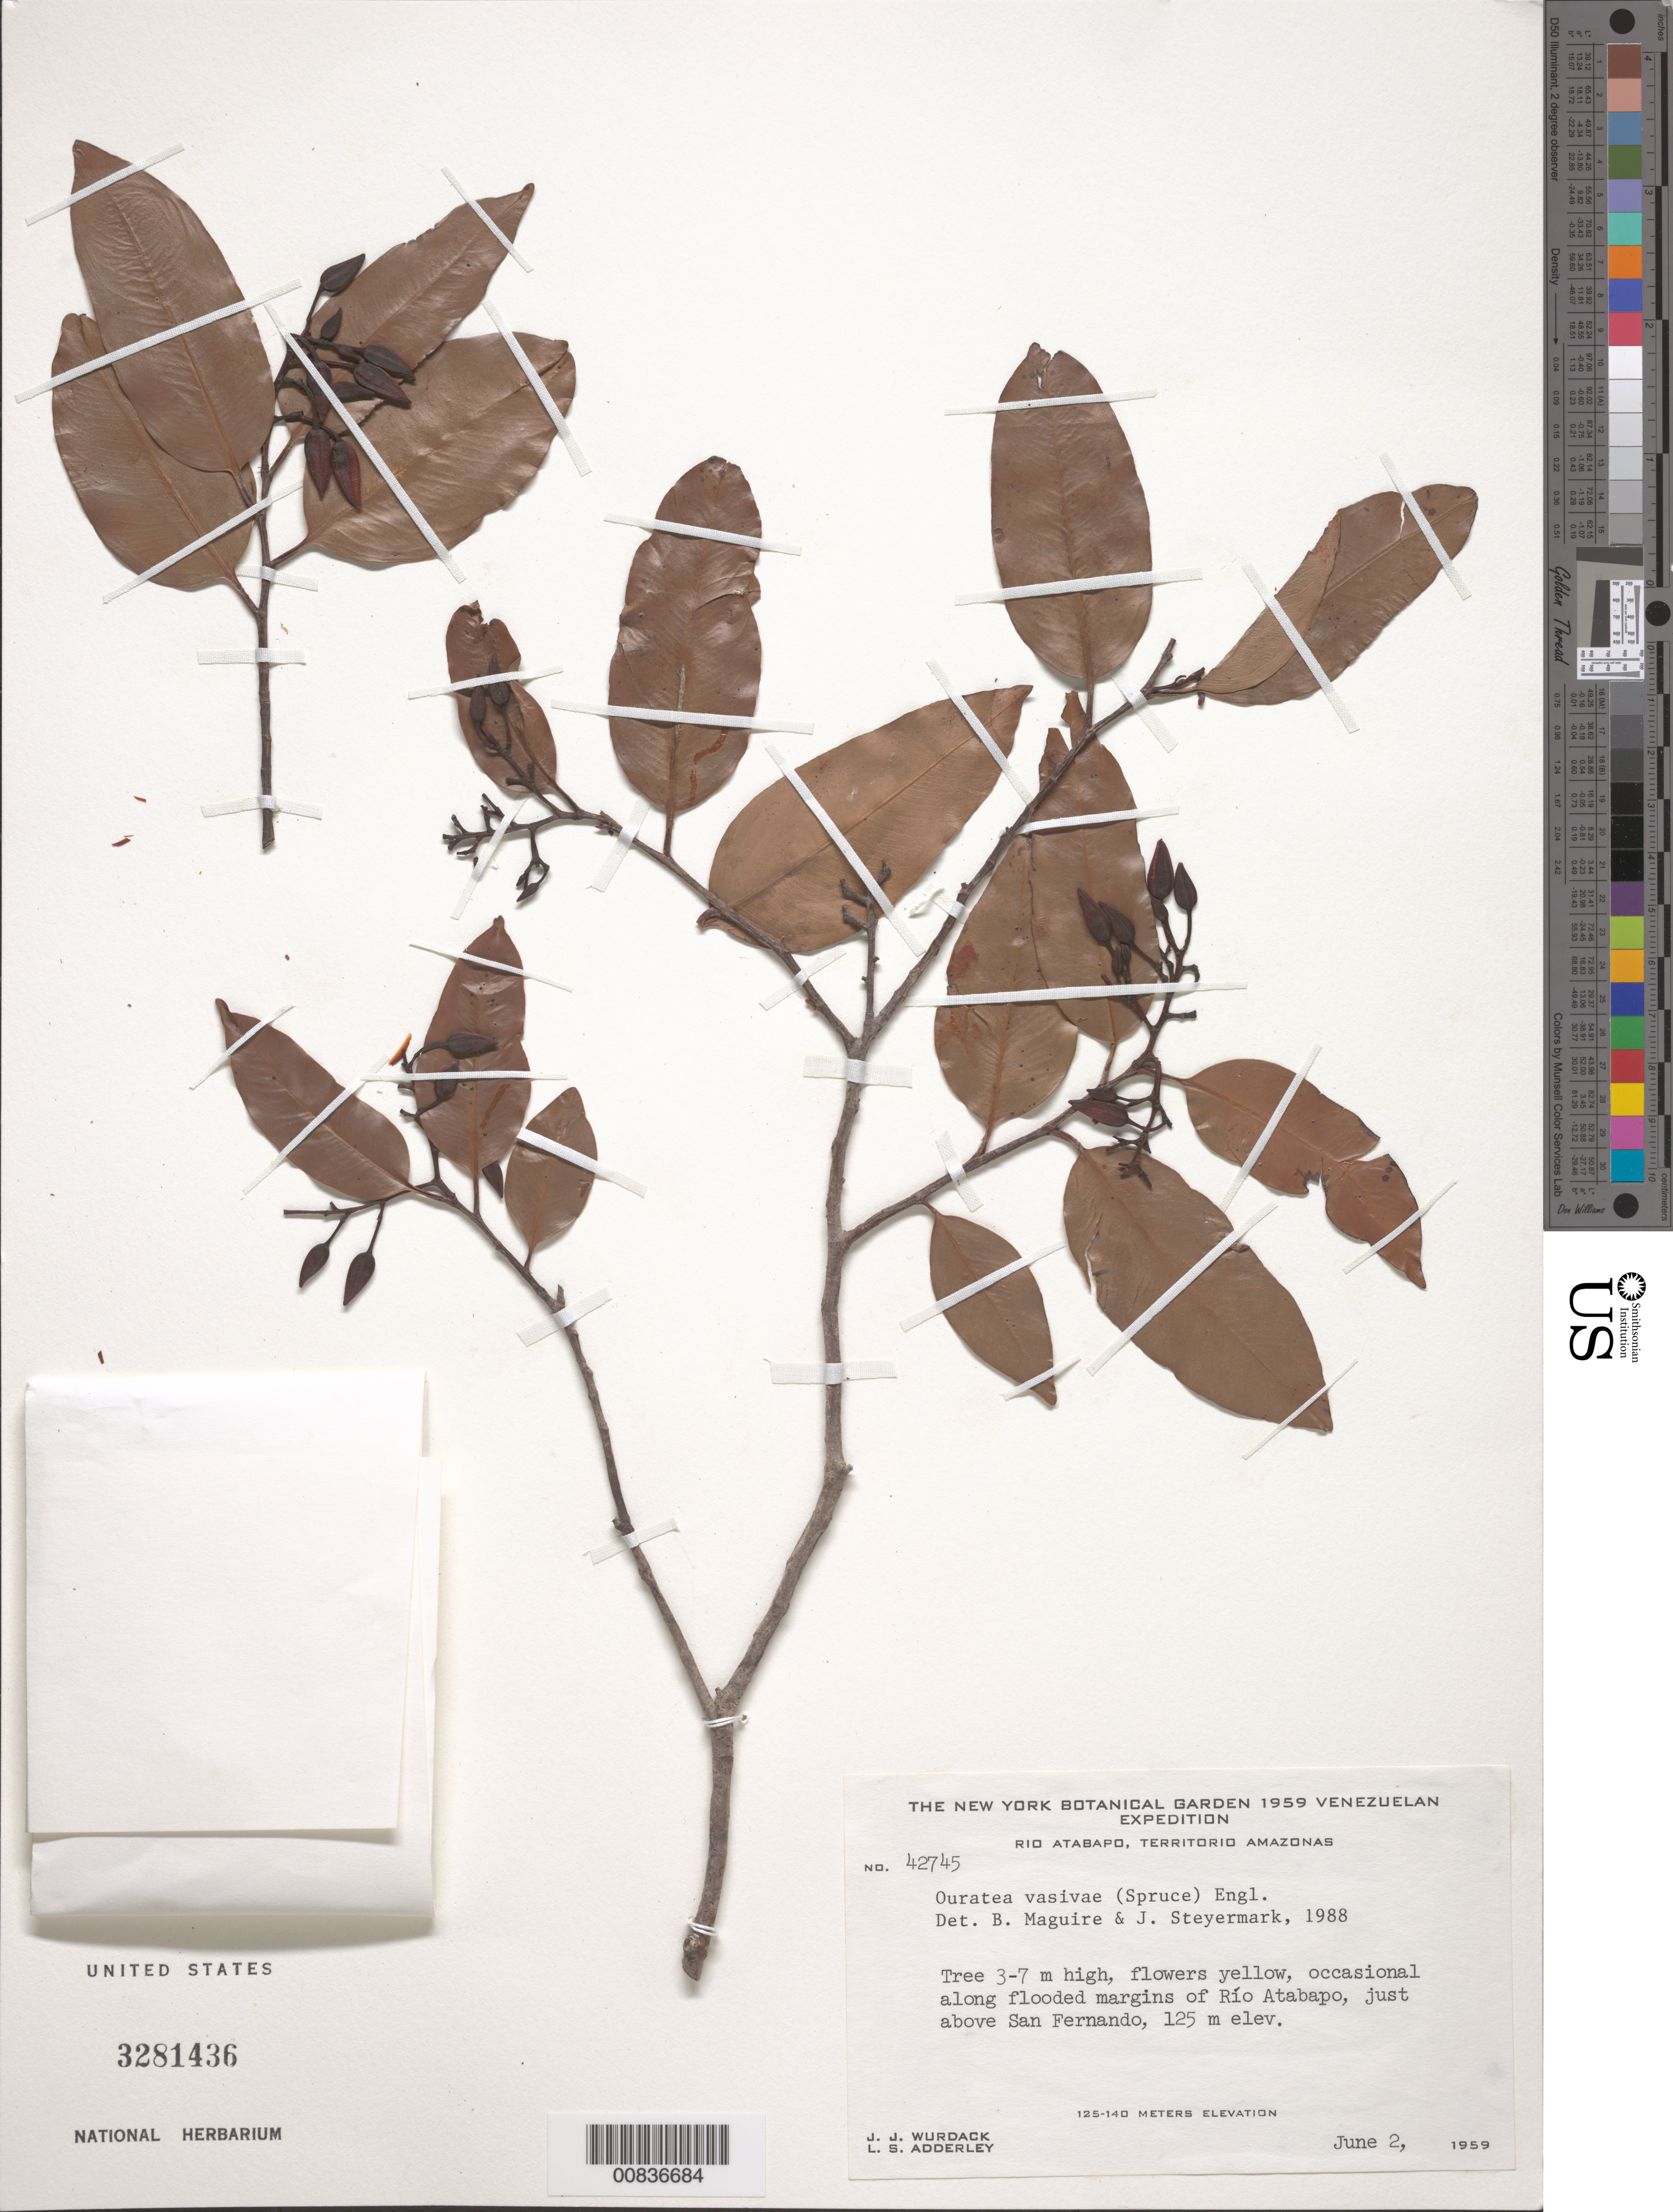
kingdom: Plantae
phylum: Tracheophyta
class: Magnoliopsida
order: Malpighiales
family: Ochnaceae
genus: Ouratea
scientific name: Ouratea vasivae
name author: Spruce ex Engl.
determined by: Steyermark, J. A.; Maguire, B.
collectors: J. J. Wurdack & L. S. Adderley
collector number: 42745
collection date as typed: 2-Jun-59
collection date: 1959-06-02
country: Venezuela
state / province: Amazonas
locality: Río Atabapo, just above San Fernando de Atabapo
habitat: Flooded margins of river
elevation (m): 125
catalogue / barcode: US 3281436